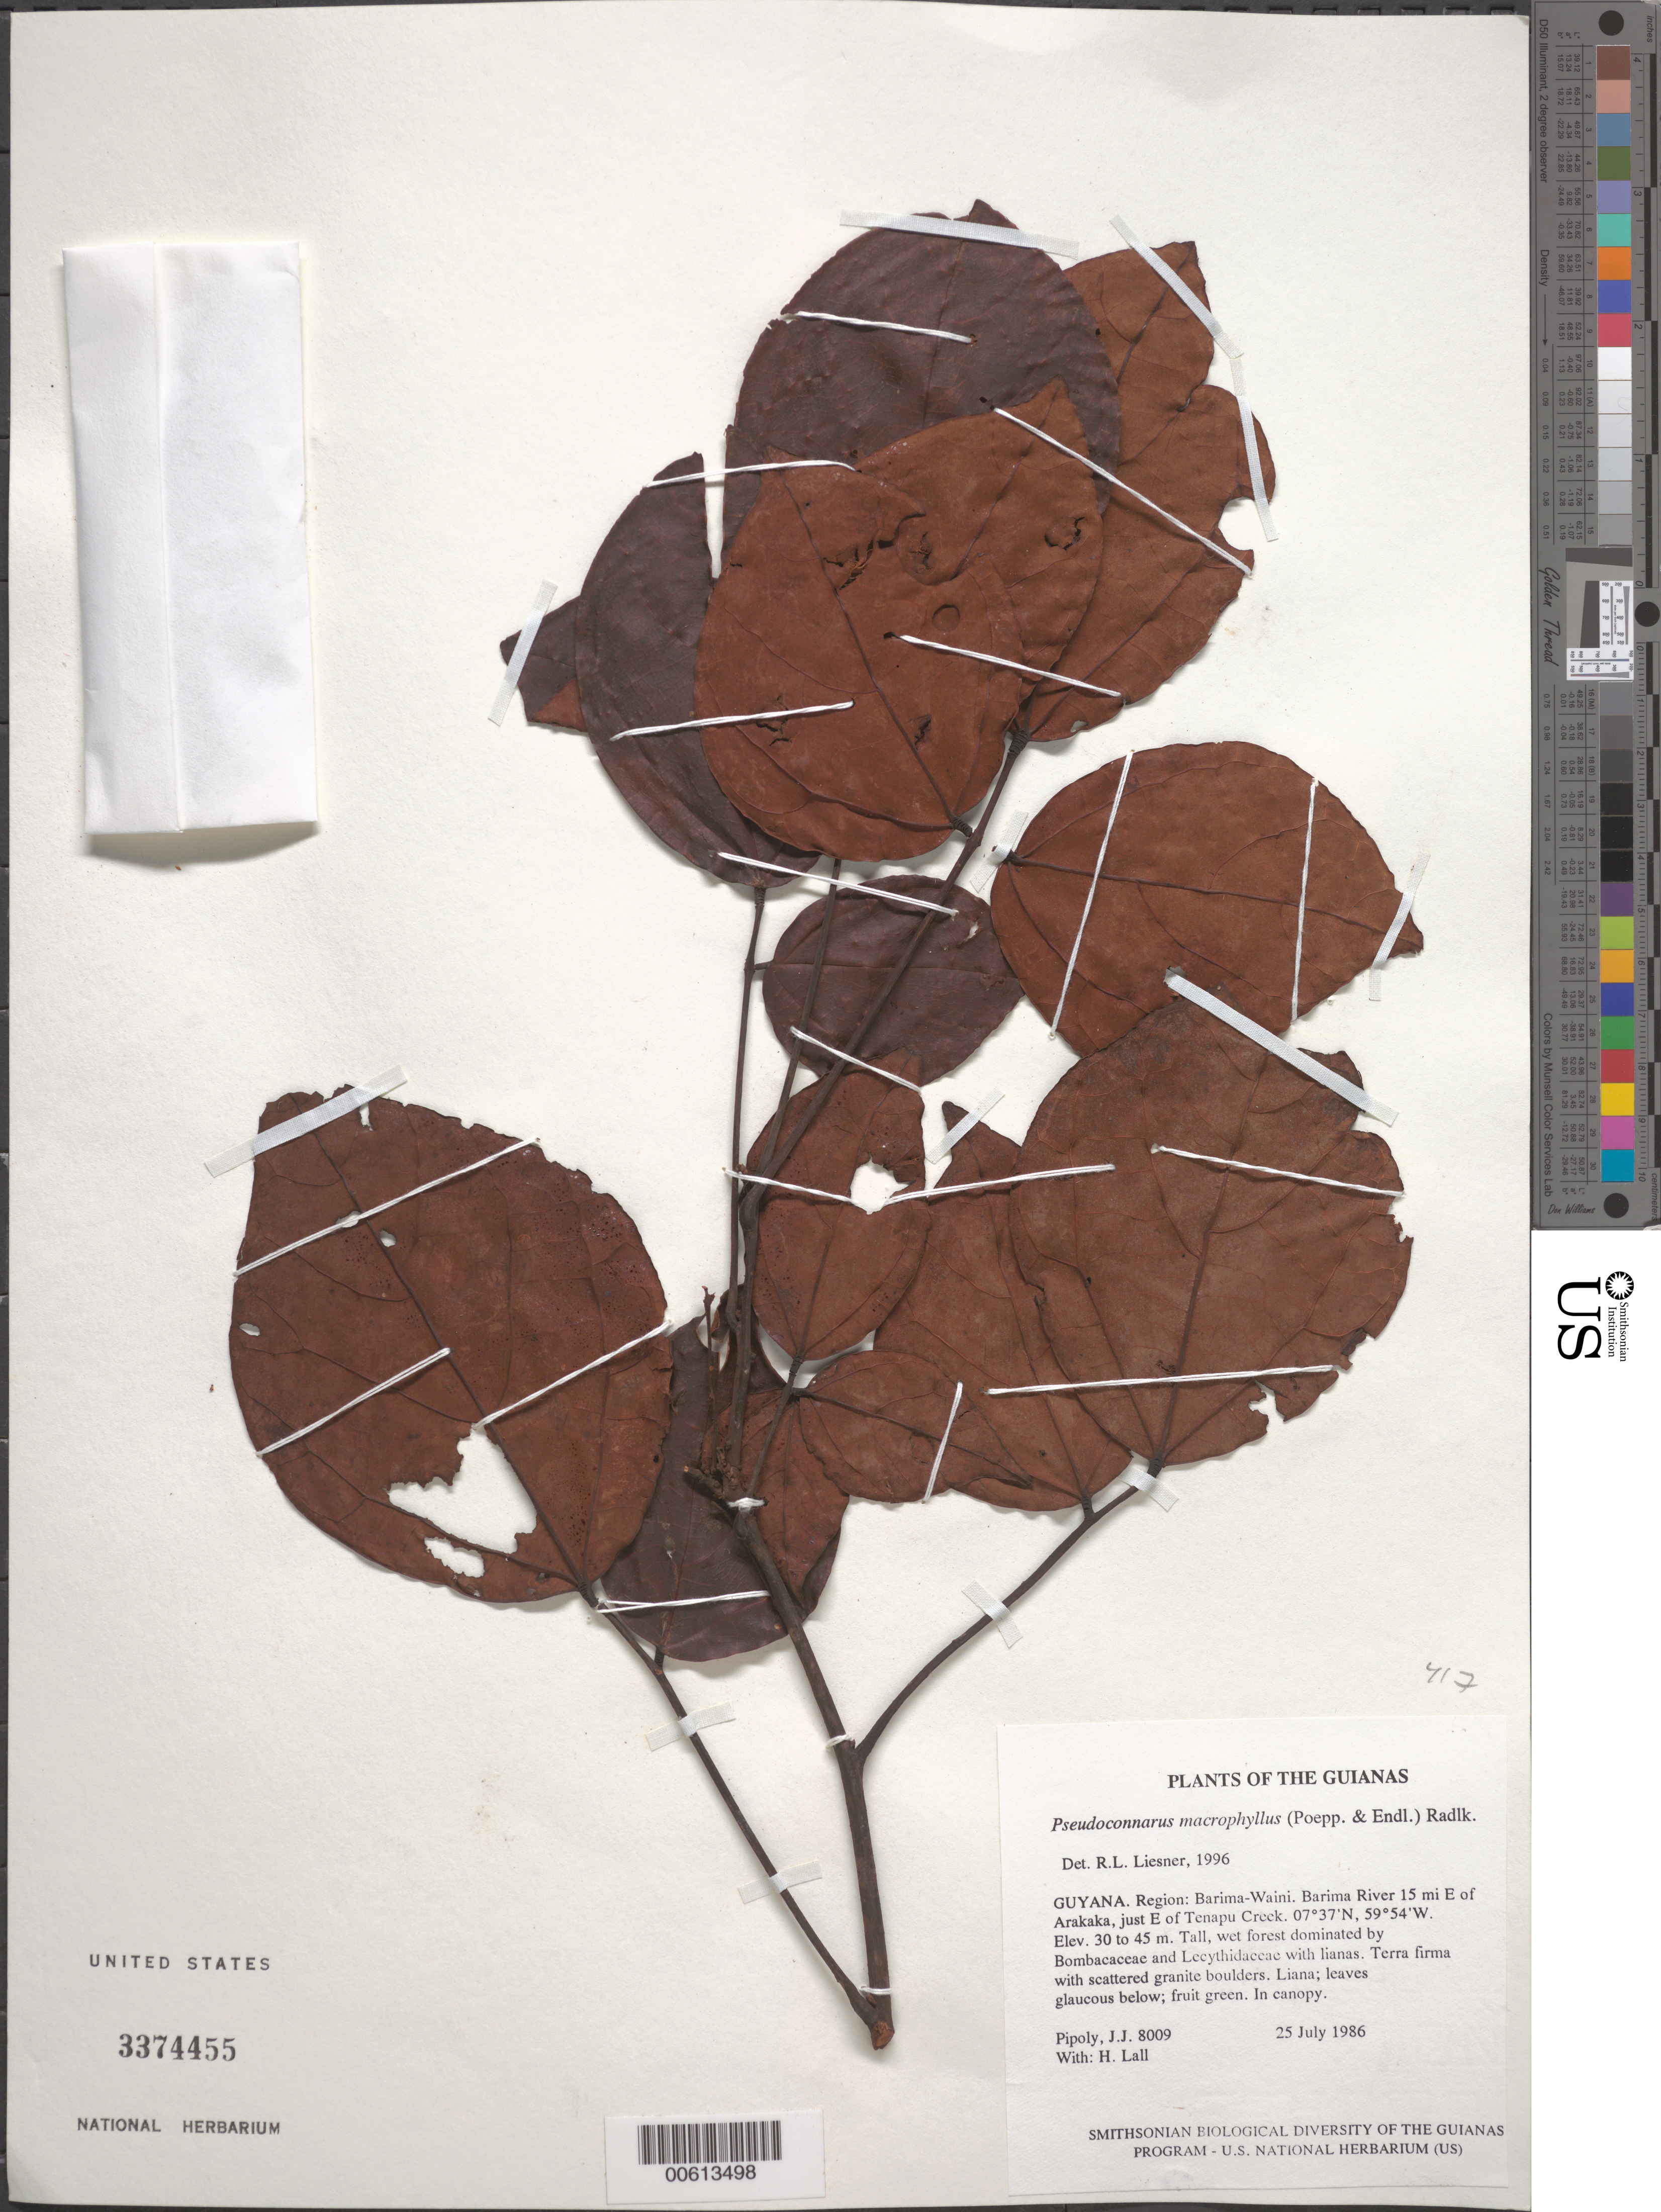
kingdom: Plantae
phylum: Tracheophyta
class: Magnoliopsida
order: Oxalidales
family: Connaraceae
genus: Pseudoconnarus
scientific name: Pseudoconnarus macrophyllus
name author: (Poepp.) Radlk.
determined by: Liesner, R. L.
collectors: J. J. Pipoly & H. Lall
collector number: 8009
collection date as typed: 25 July 1986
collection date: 1986-07-25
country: Guyana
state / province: Barima-Waini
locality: Barima River 15 mi E of Arakaka, just E of Tenapu Creek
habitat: Tall, wet forest dominated by Bombacaceae and Lecythidaceae with lianas. Terra firma with scattered granite boulders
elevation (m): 30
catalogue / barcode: US 3374455